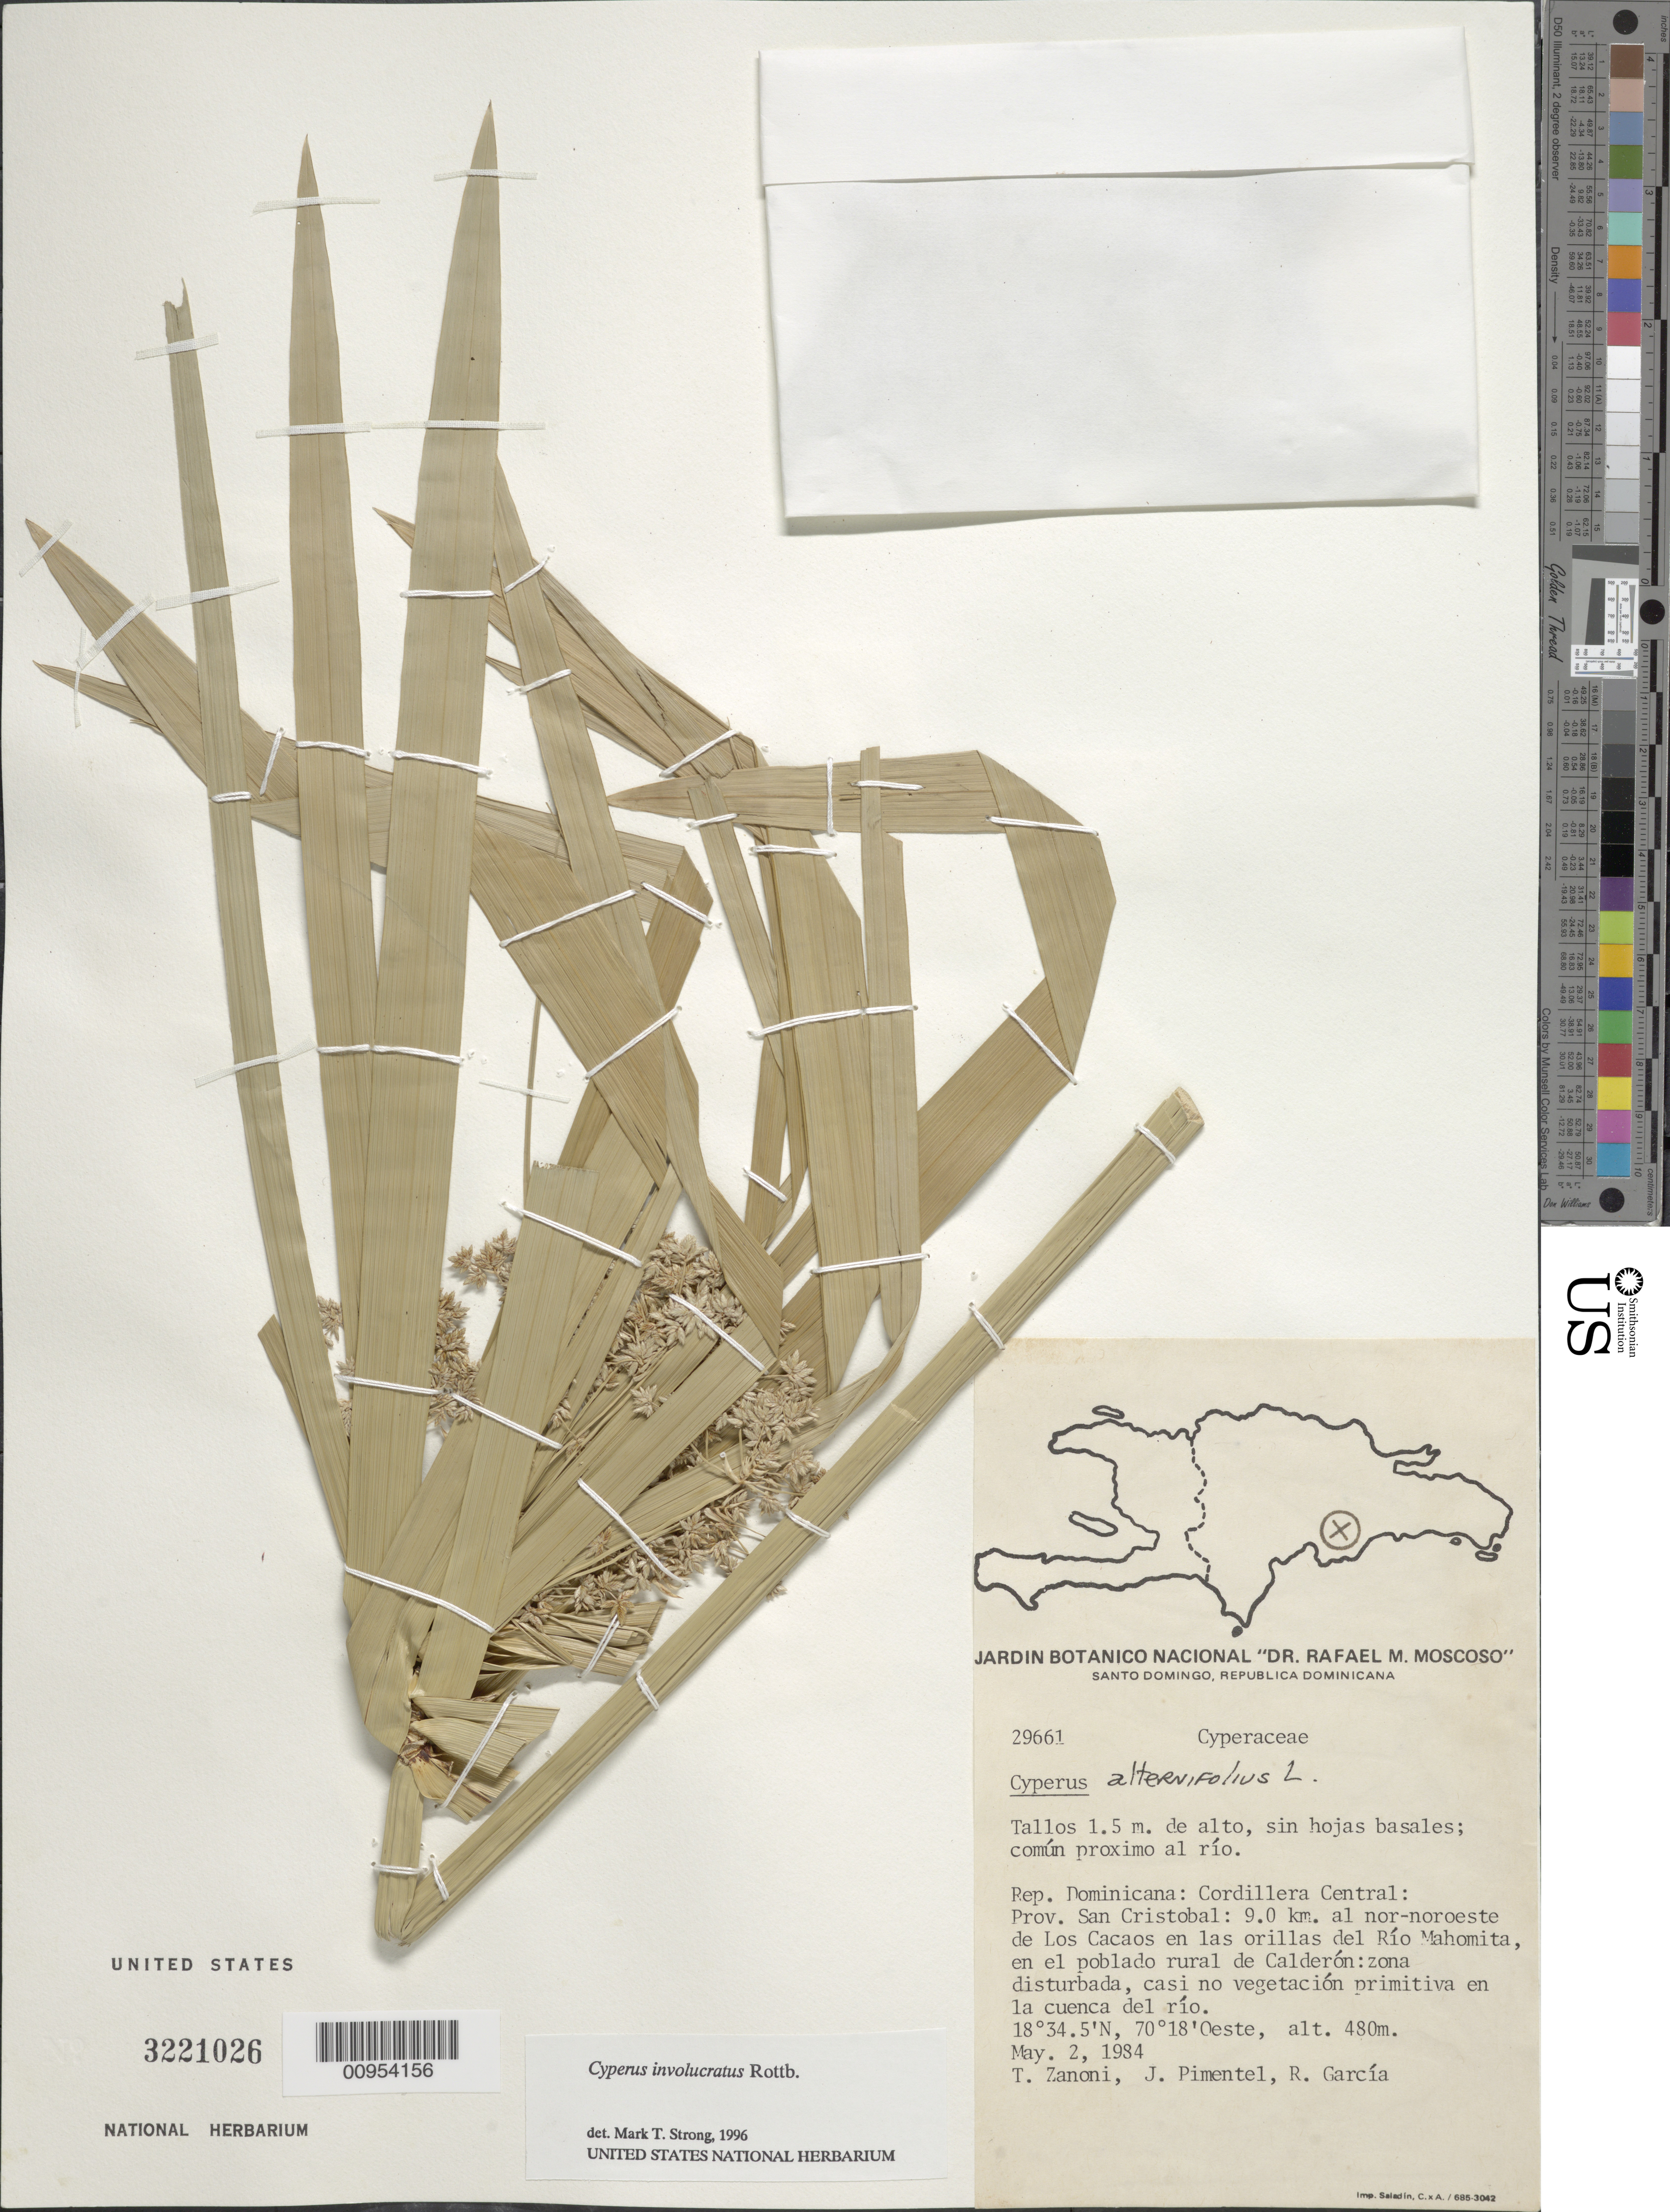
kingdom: Plantae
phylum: Tracheophyta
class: Liliopsida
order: Poales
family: Cyperaceae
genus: Cyperus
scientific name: Cyperus involucratus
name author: Rottb.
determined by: Strong, M. T., (US), Smithsonian Institution - National Museum of Natural History (UNITED STATES)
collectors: T. A. Zanoni, J. Pimentel & R. G. García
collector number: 29661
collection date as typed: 02 May 1984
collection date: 1984-05-02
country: Dominican Republic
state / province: San Cristobal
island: Hispaniola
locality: Cordillera Central, 9.0 km al nor-noroeste de Los Cacaos en las orillas del Río Mahomita, en el poblado rural de Calderón, zona disturbada, casi no vegetación primitiva en la cuenca del río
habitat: Proximo al río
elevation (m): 480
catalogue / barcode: US 3221026